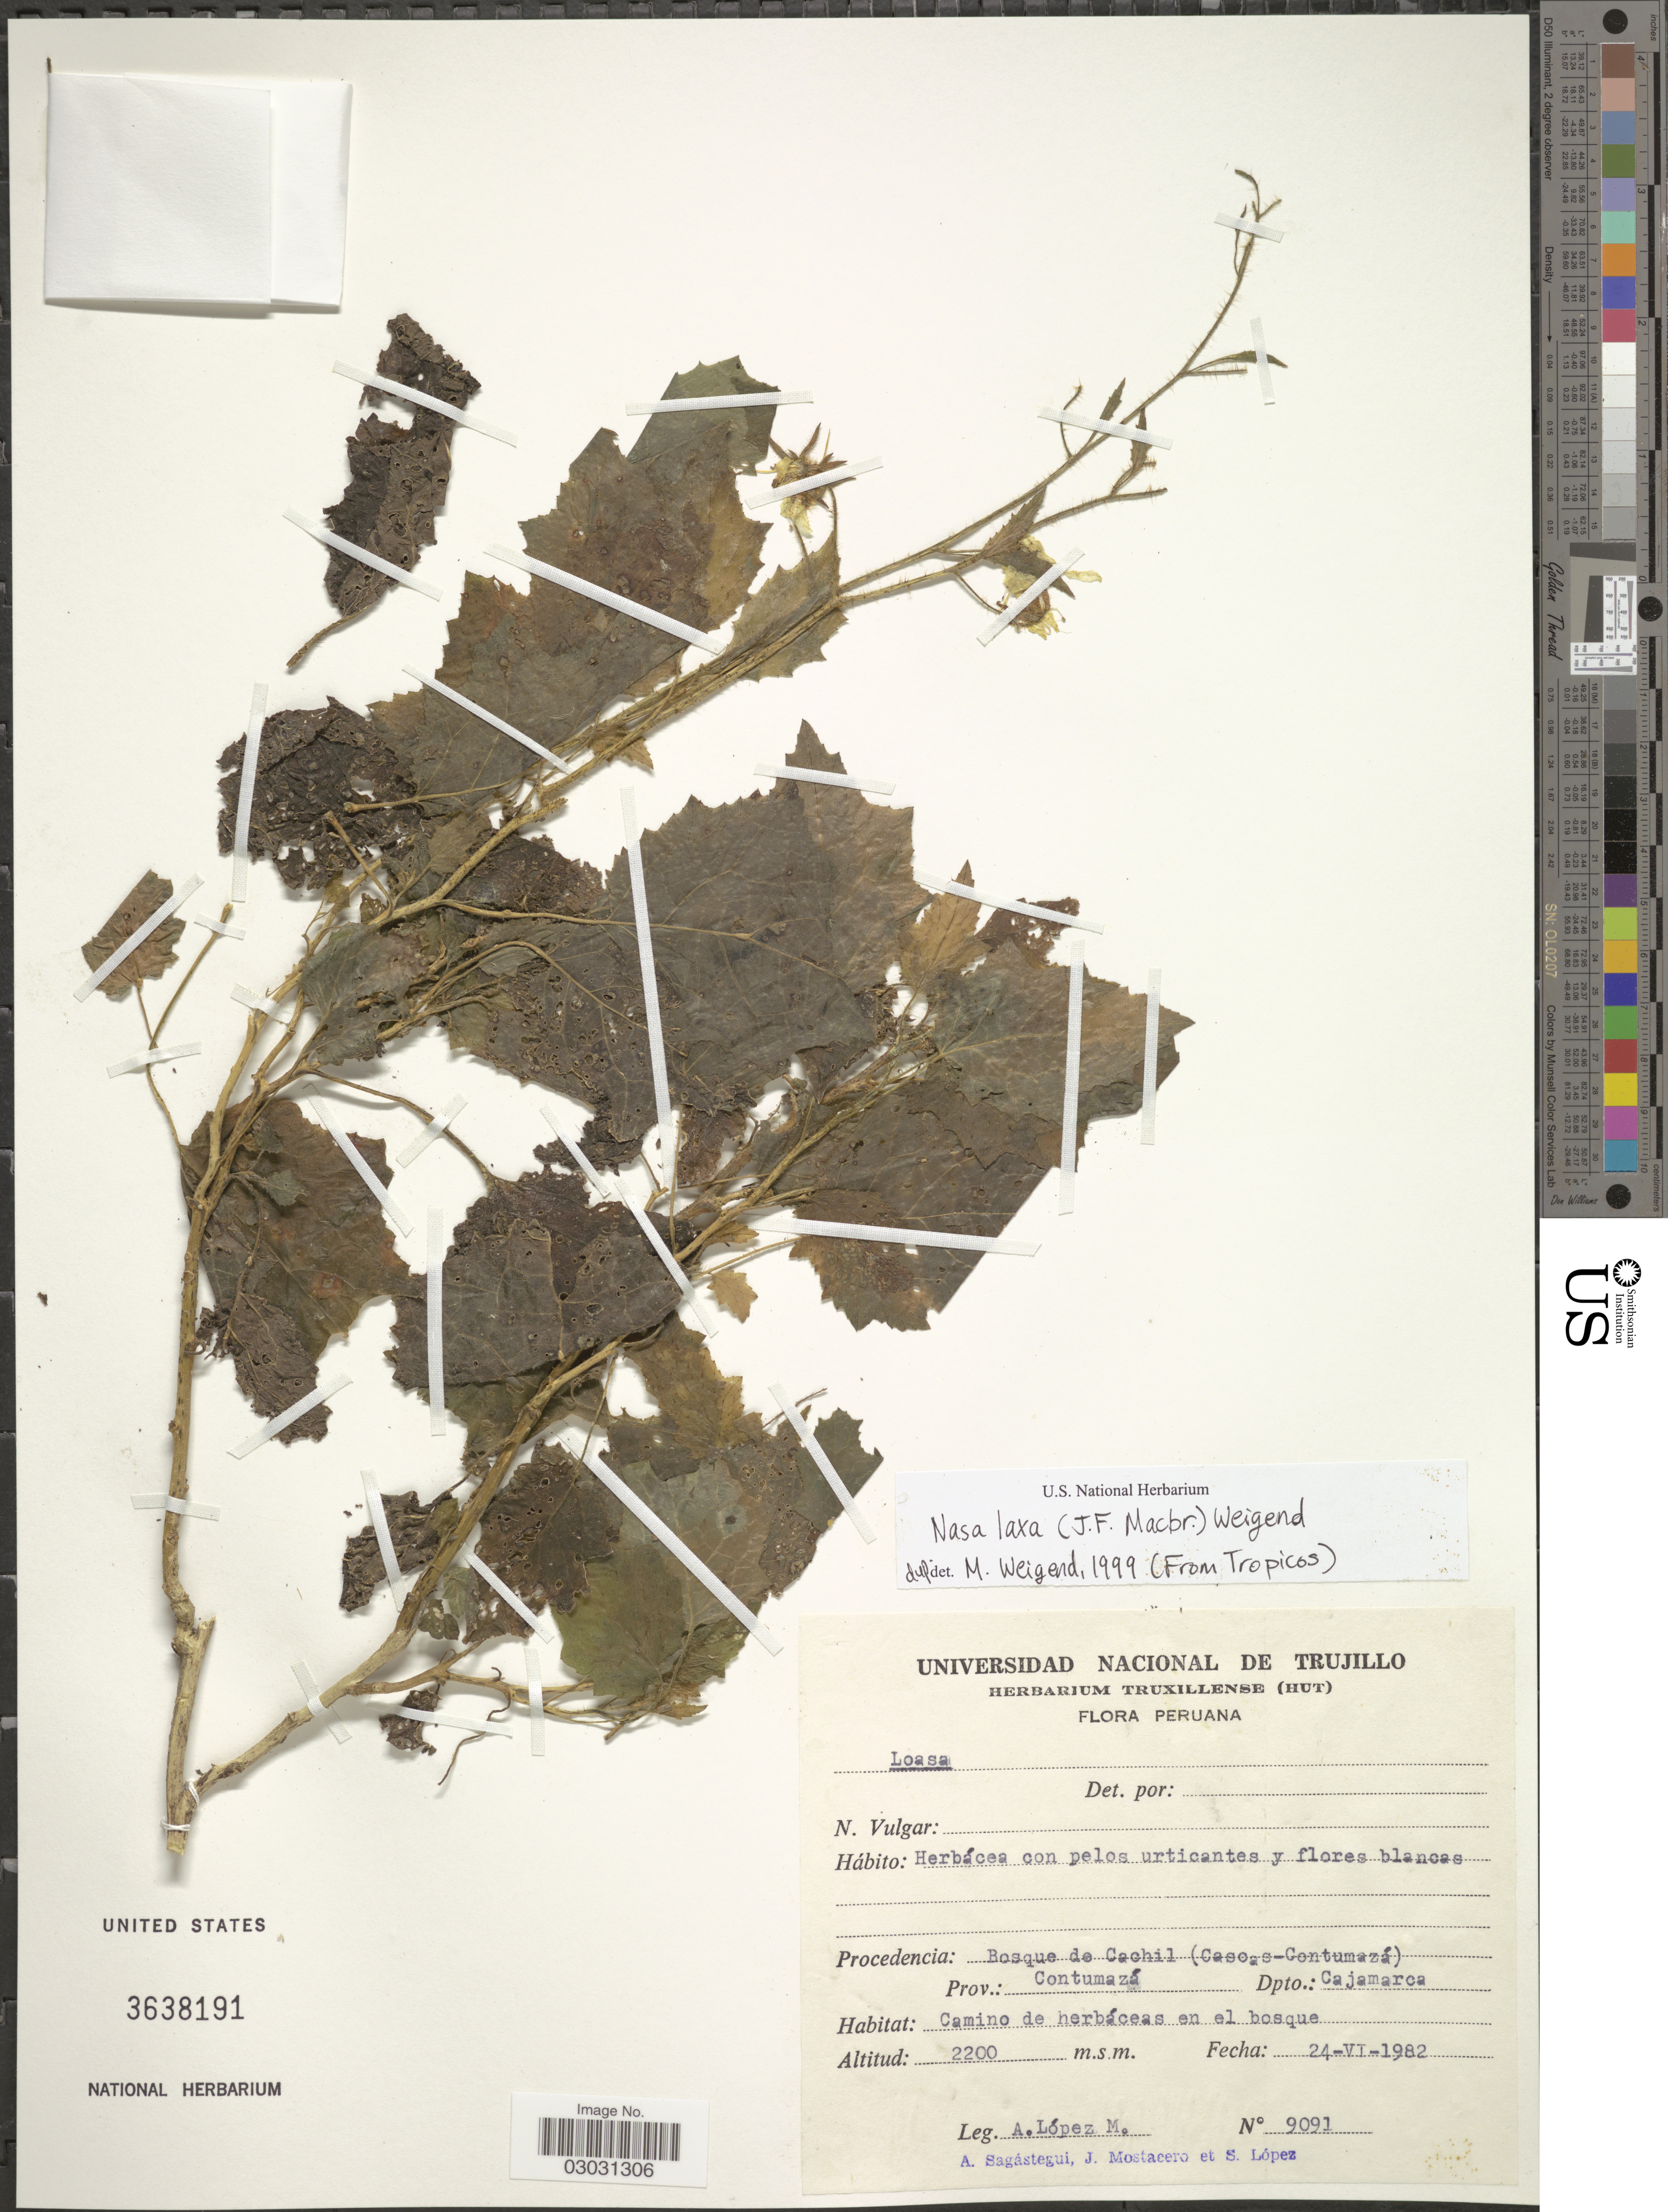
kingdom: Plantae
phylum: Tracheophyta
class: Magnoliopsida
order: Cornales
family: Loasaceae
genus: Nasa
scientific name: Nasa laxa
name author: (J.F. Macbr.) Weigend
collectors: A. López M., A. Sagastegui, J. Mostacero & S. Lopez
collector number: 9091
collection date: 1982-06-24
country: Peru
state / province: Cajamarca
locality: Bosque de Cachil (Casoas-Contumazá), Prov.: Contumazá, Dpto.: Cajamarca.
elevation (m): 2200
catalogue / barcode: US 3638191